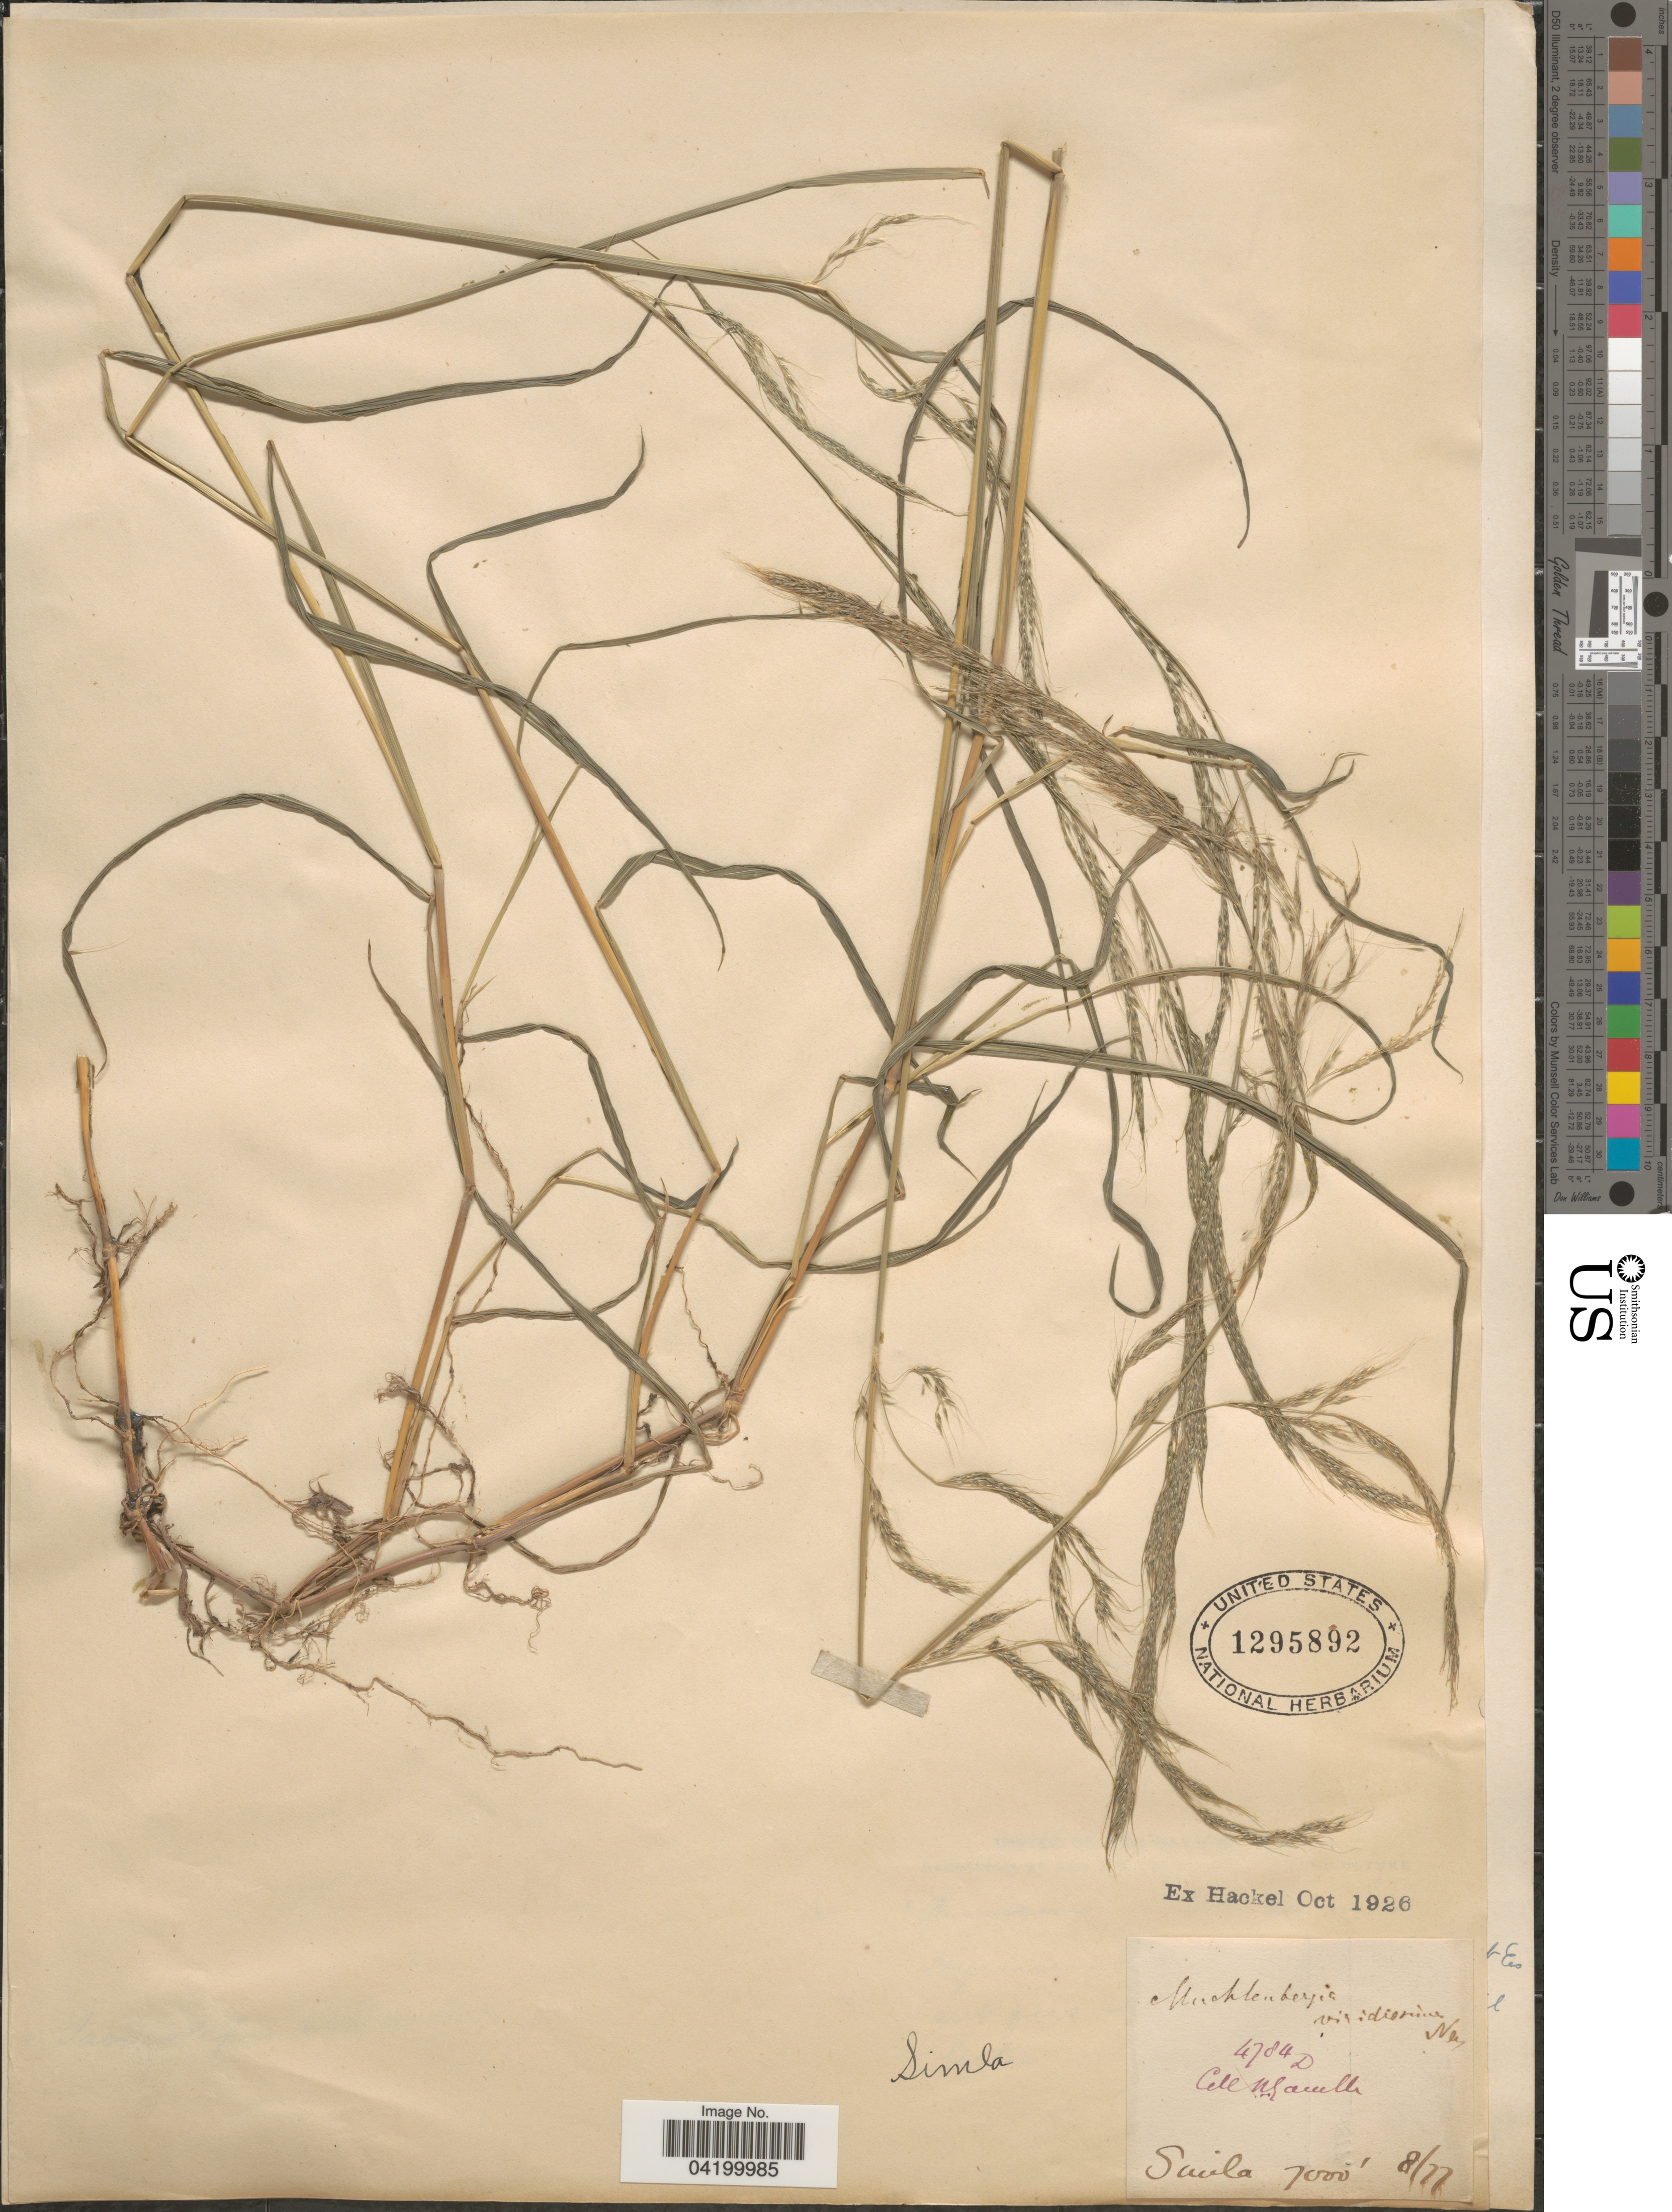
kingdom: Plantae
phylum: Tracheophyta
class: Liliopsida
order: Poales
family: Poaceae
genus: Muhlenbergia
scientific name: Muhlenbergia huegelii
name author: Trin.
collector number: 4784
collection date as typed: Transcribed d/m/y: /8/77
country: India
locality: Simla.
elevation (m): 2134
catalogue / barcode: US 1295892